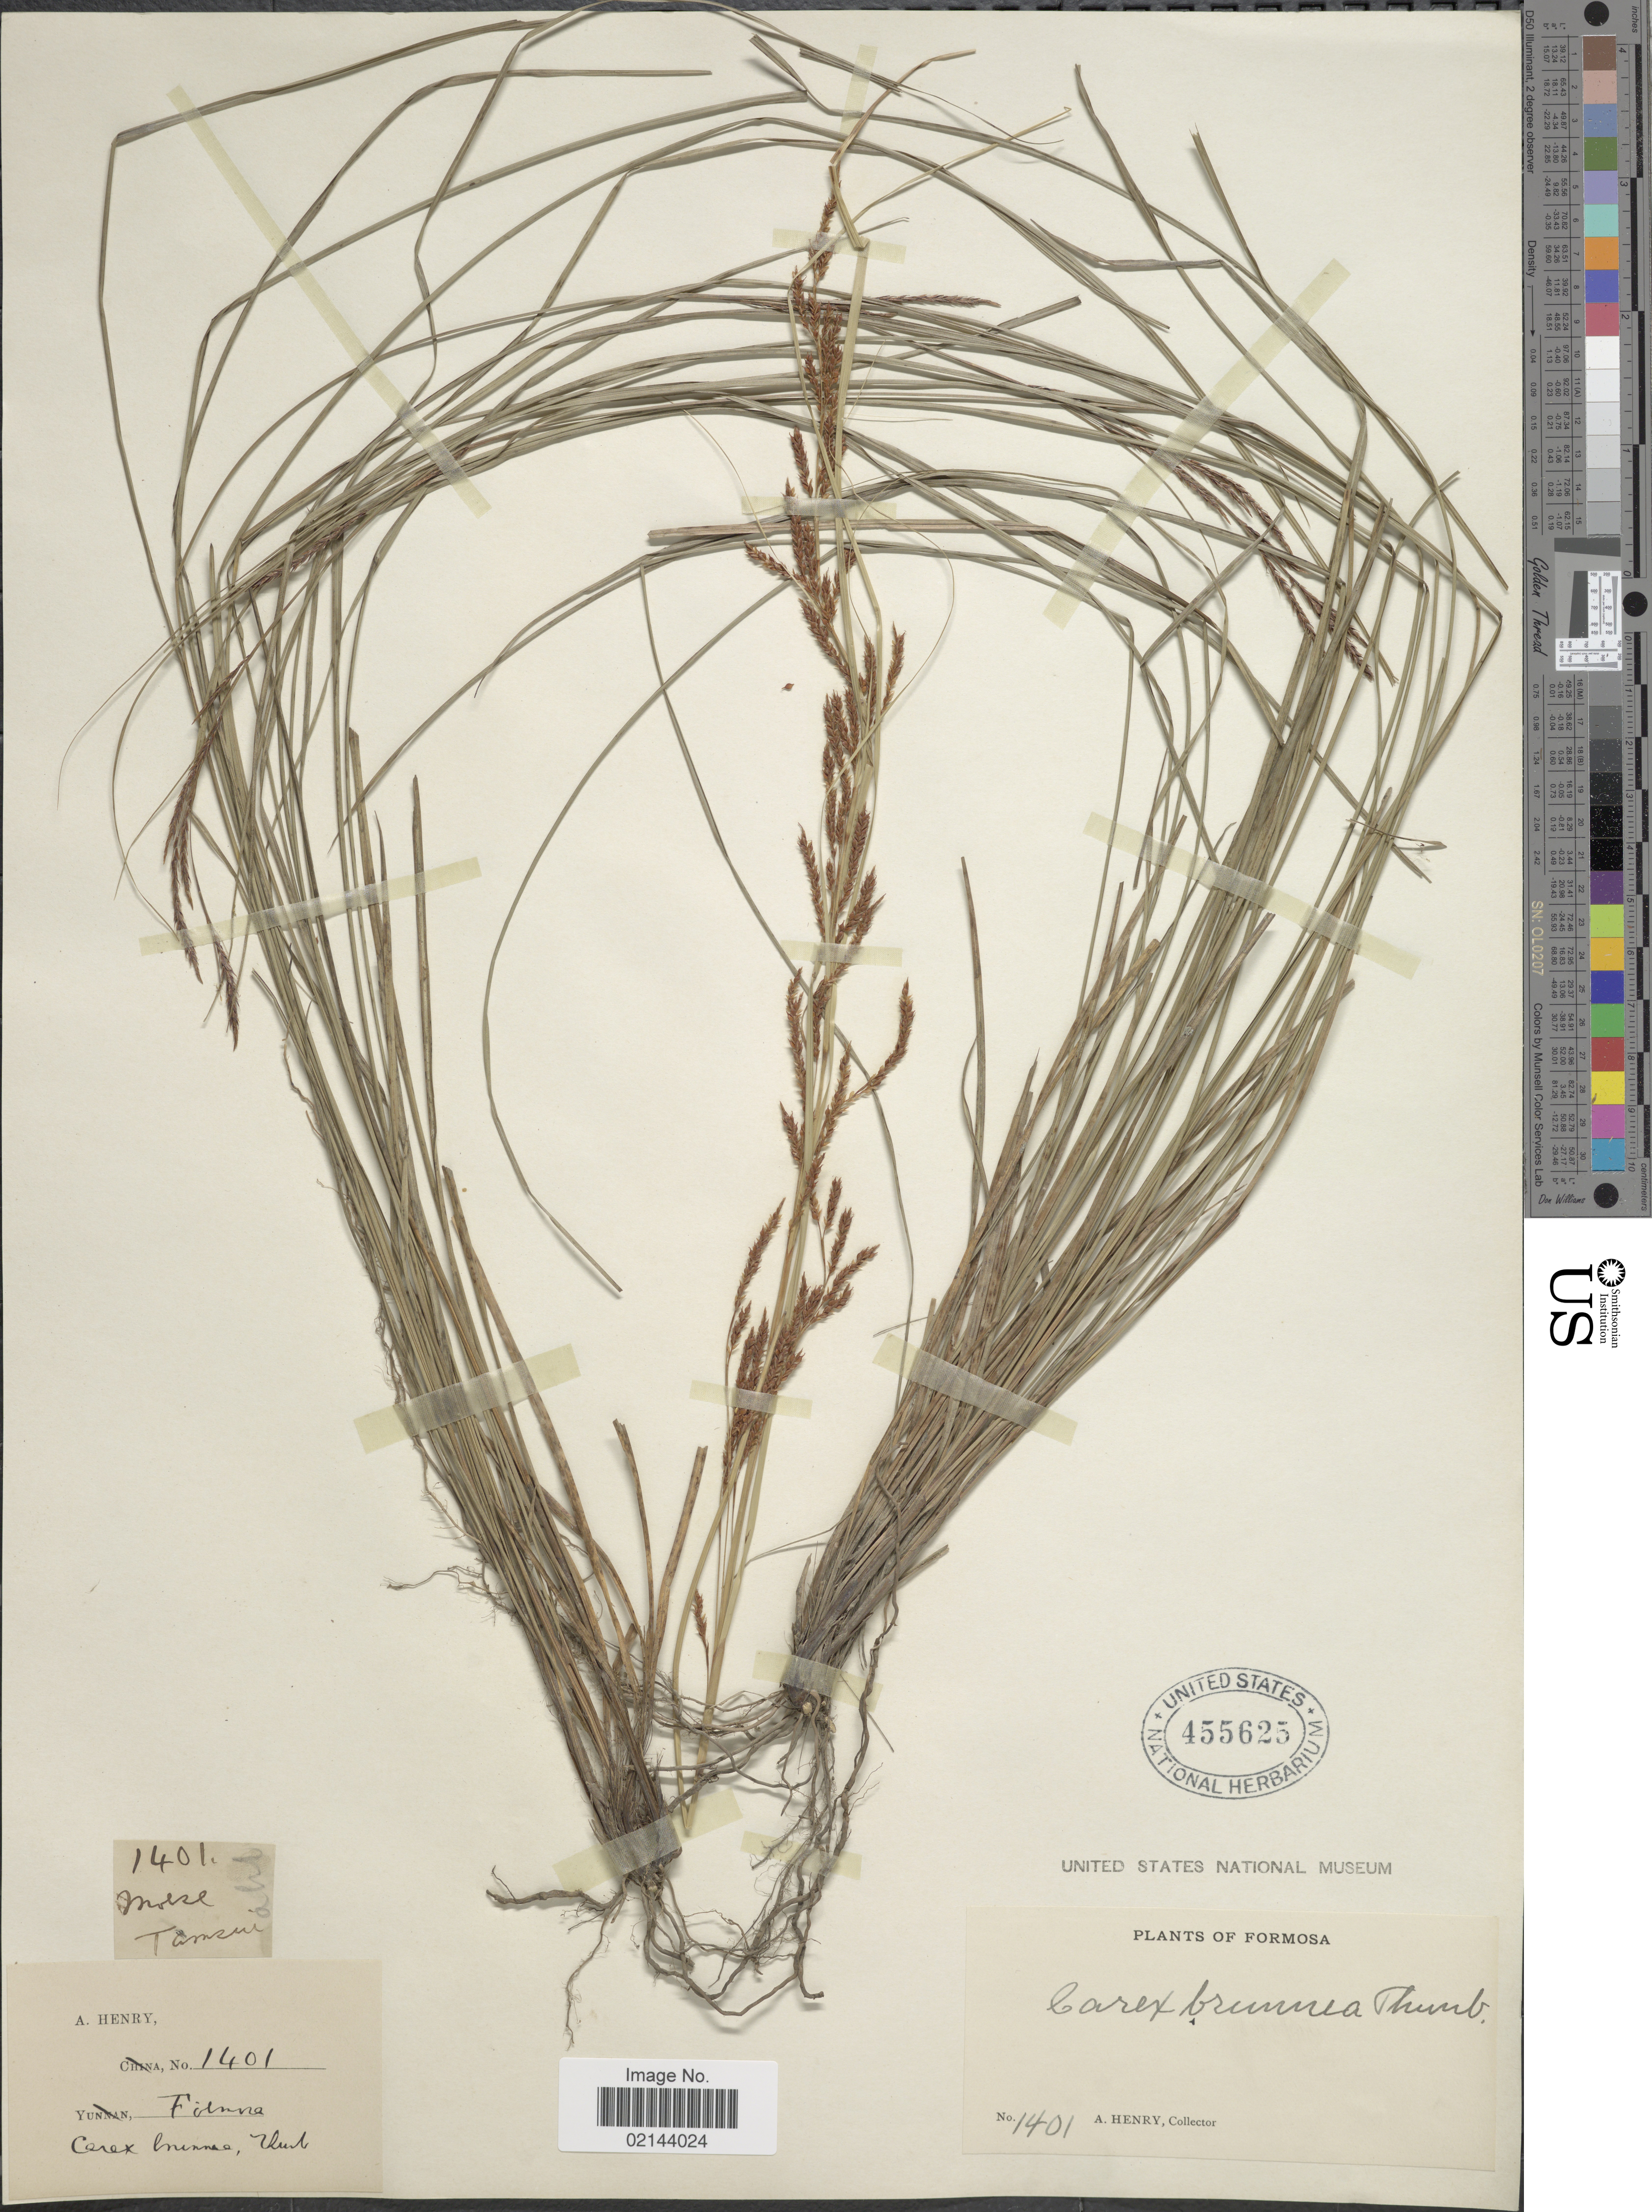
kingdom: Plantae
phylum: Tracheophyta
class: Liliopsida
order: Poales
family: Cyperaceae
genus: Carex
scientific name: Carex brunnea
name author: Thunb.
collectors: A. Henry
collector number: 1401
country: Taiwan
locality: Formosa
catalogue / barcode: US 455625